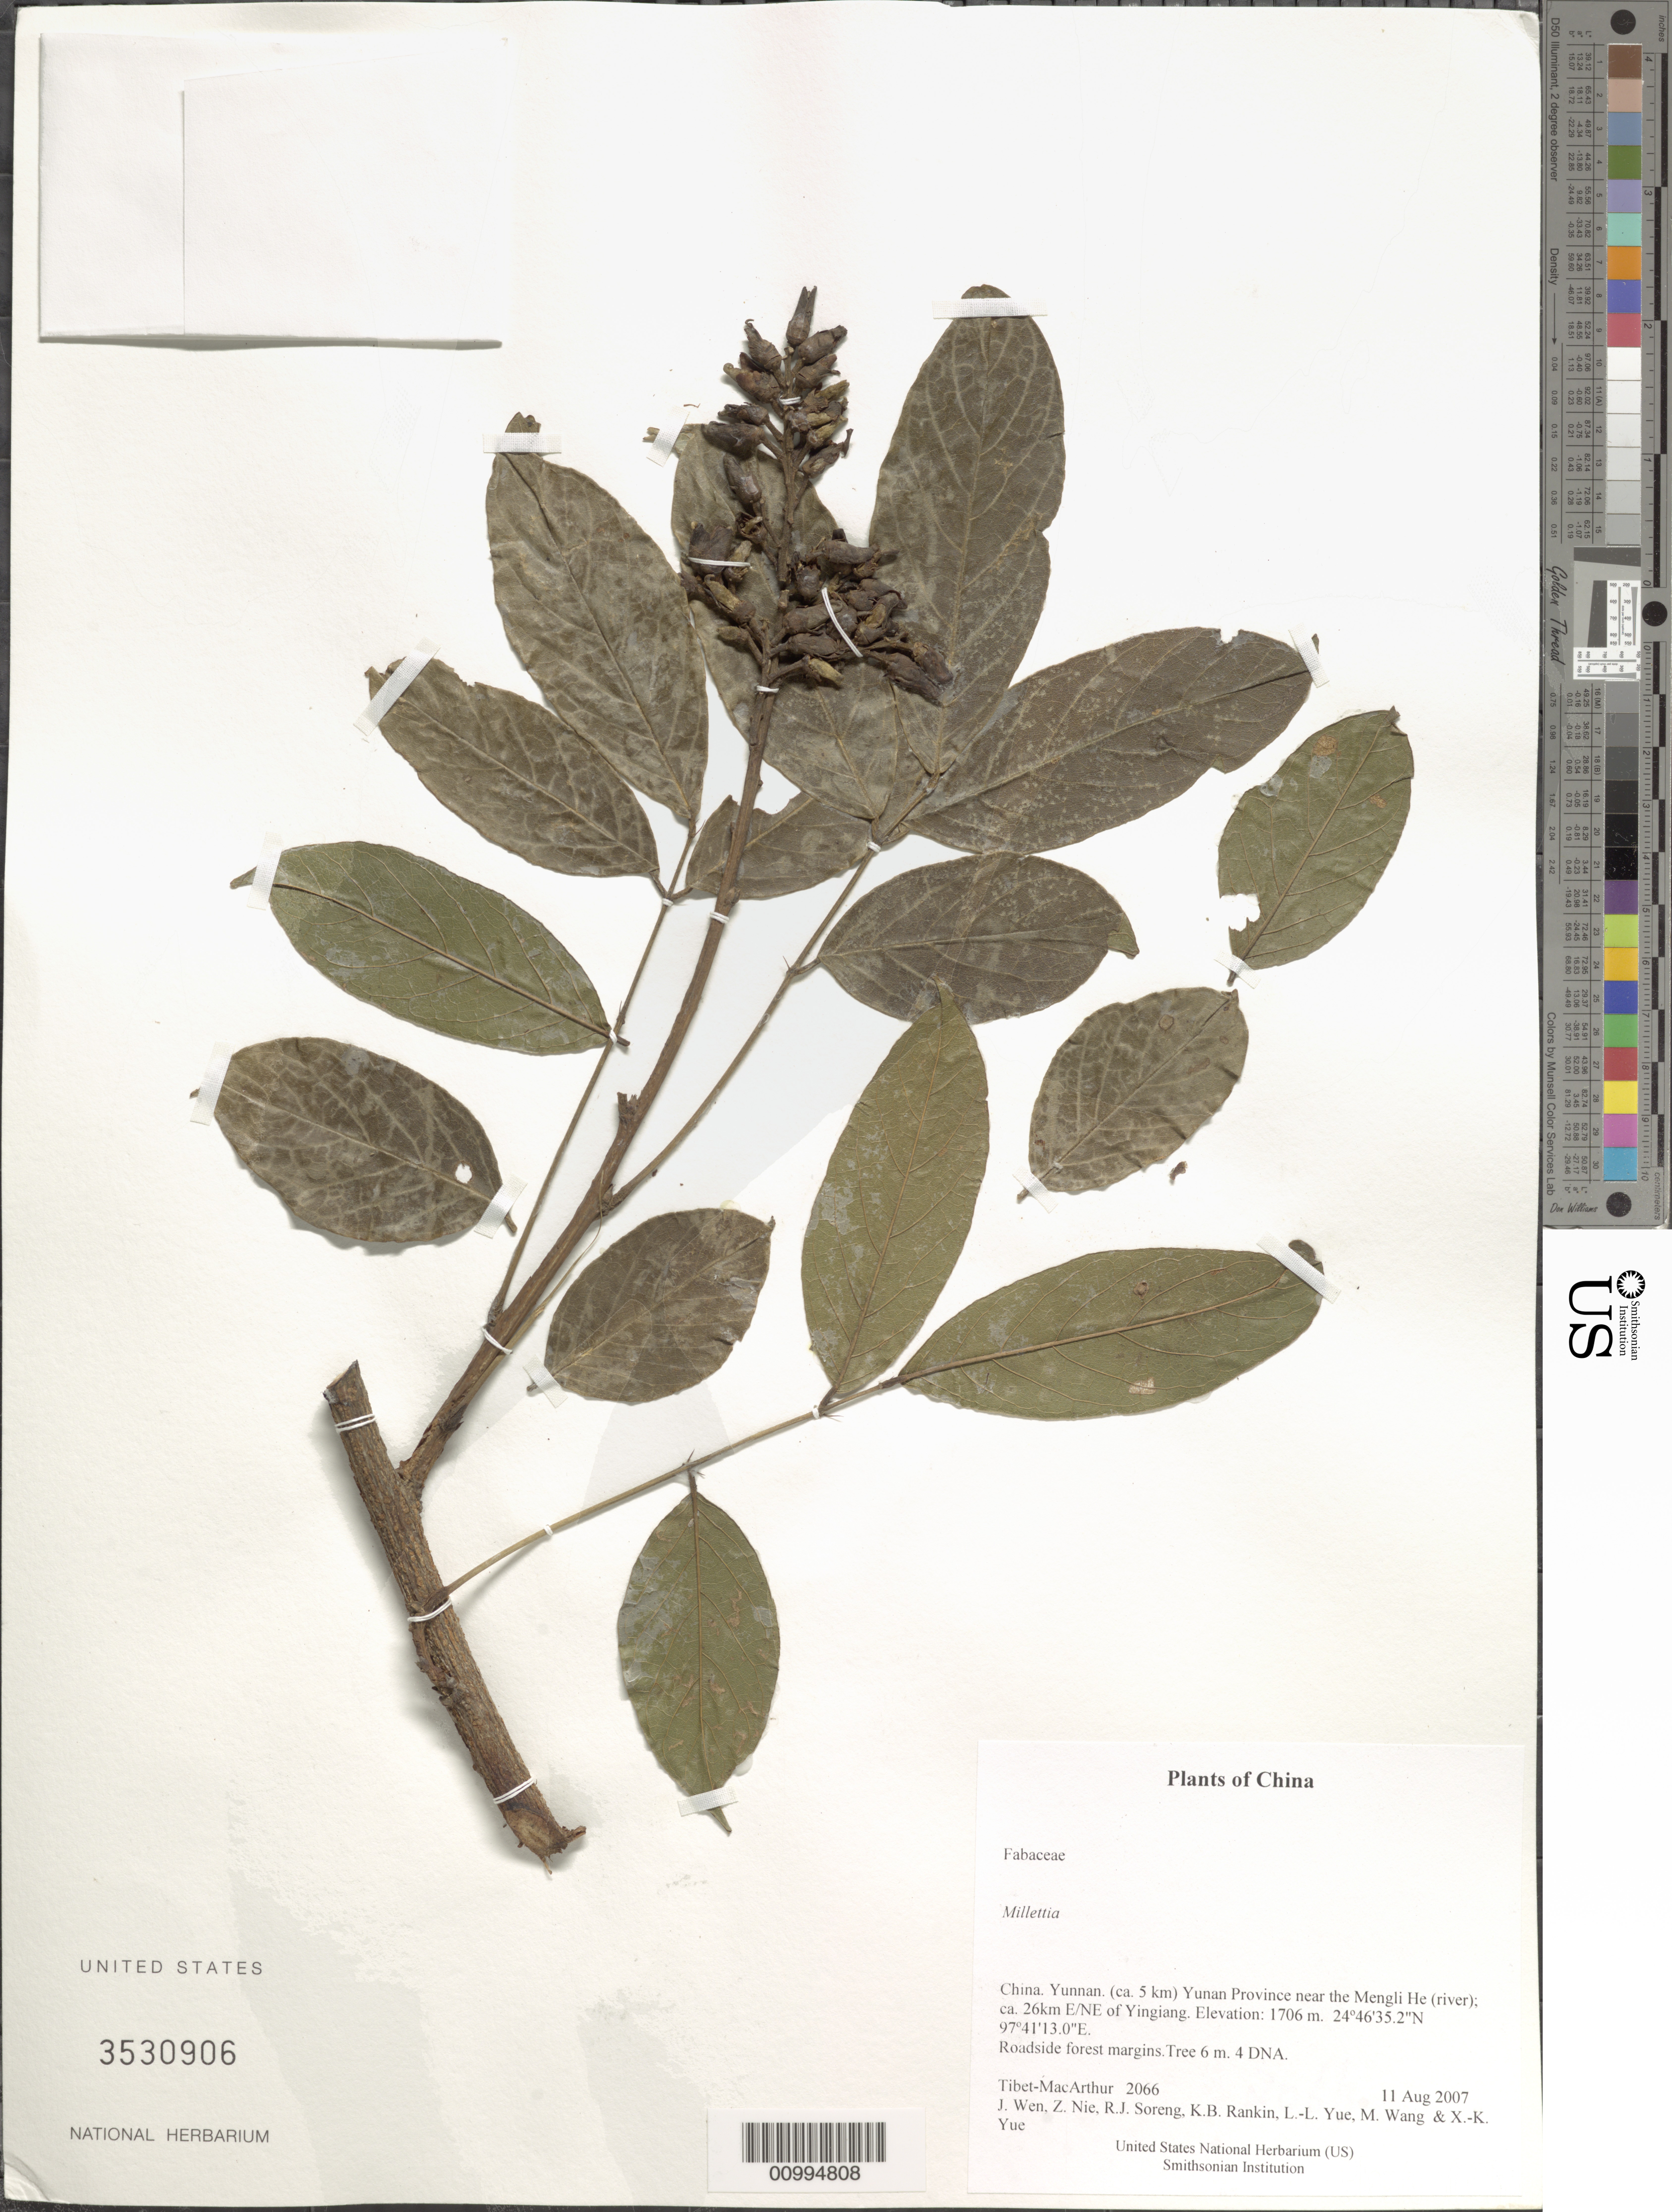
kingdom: Plantae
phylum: Tracheophyta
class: Magnoliopsida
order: Fabales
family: Fabaceae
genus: Millettia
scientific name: Millettia sp.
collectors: Tibet-MacArthur, J. Wen, Z. Nie, R. J. Soreng, K. Rankin, L. Yue, M. Wang & X. Yue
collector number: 2066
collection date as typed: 11 Aug 2007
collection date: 2007-08-11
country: China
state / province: Yunnan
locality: (ca. 5 km) Yunan Province near the Mengli He (river); ca. 26km E/NE of Yingiang.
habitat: Roadside forest margins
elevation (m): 1706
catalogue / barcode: US 3530906